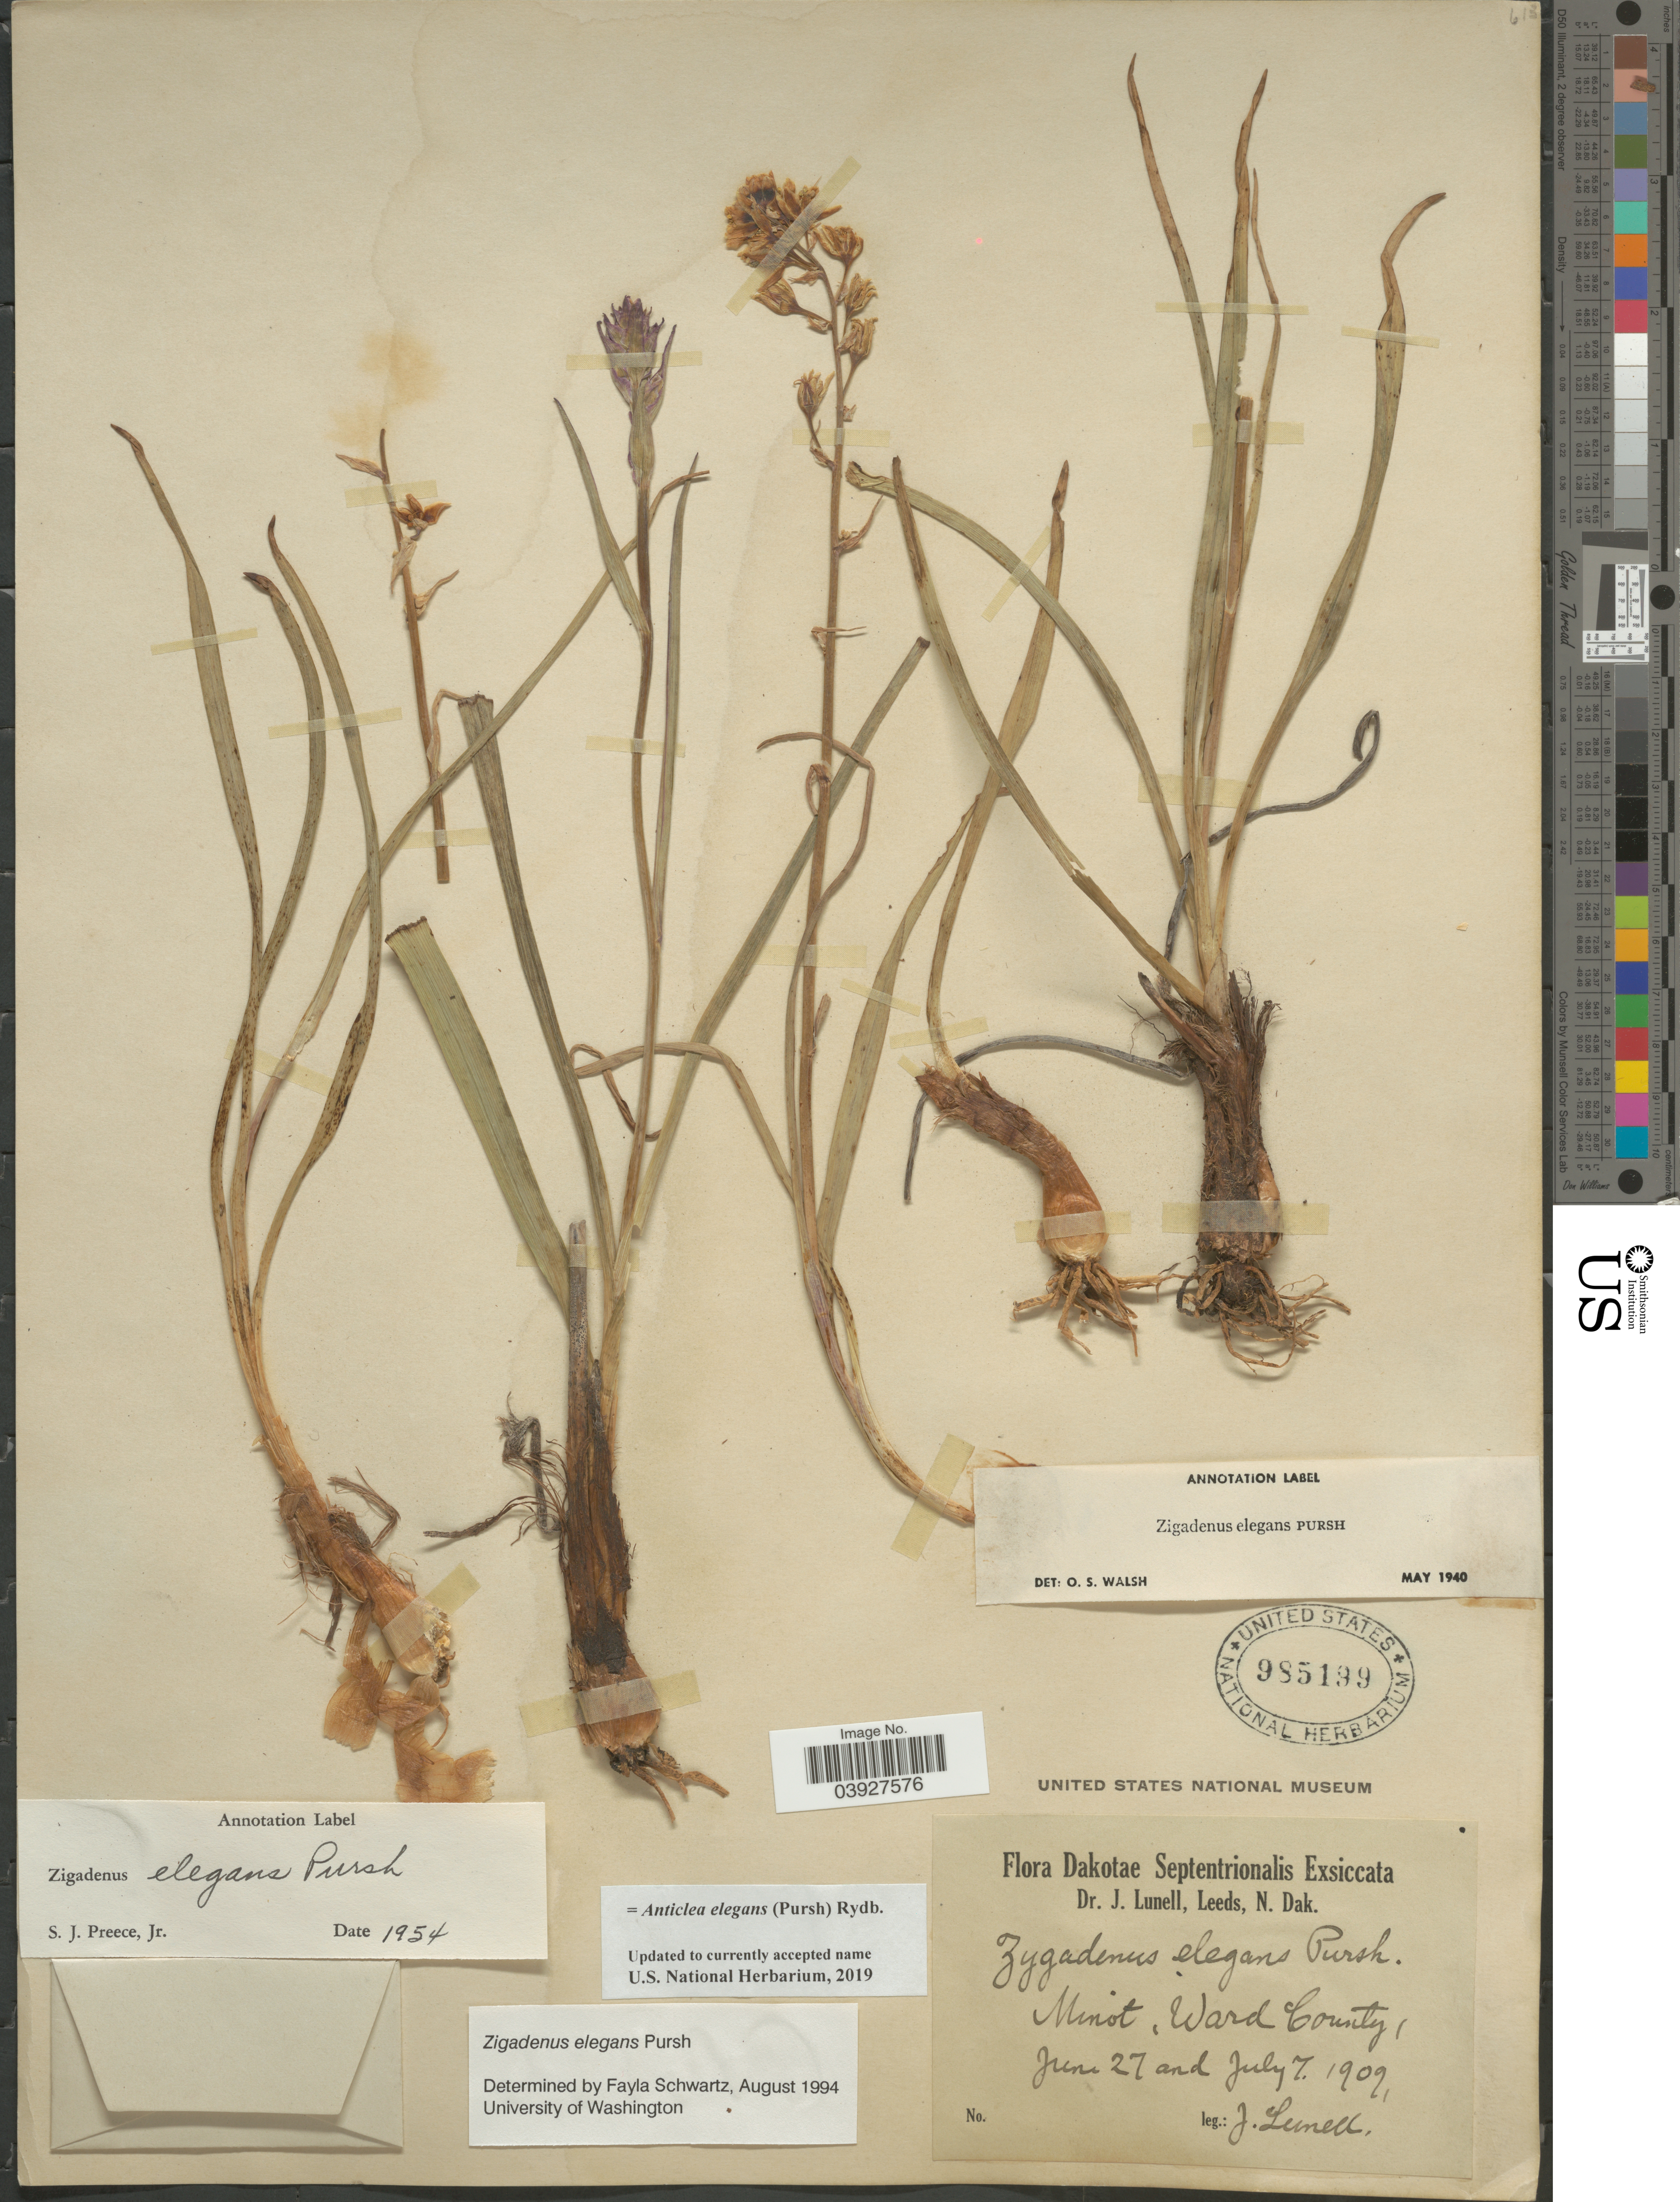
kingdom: Plantae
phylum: Tracheophyta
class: Liliopsida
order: Liliales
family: Melanthiaceae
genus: Anticlea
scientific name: Anticlea elegans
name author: (Pursh) Rydb.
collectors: J. Lunell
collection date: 1909-06-27/1909-07-07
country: United States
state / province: North Dakota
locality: Dakotae Septentrionalis. Minot, Ward County.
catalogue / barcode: US 985199